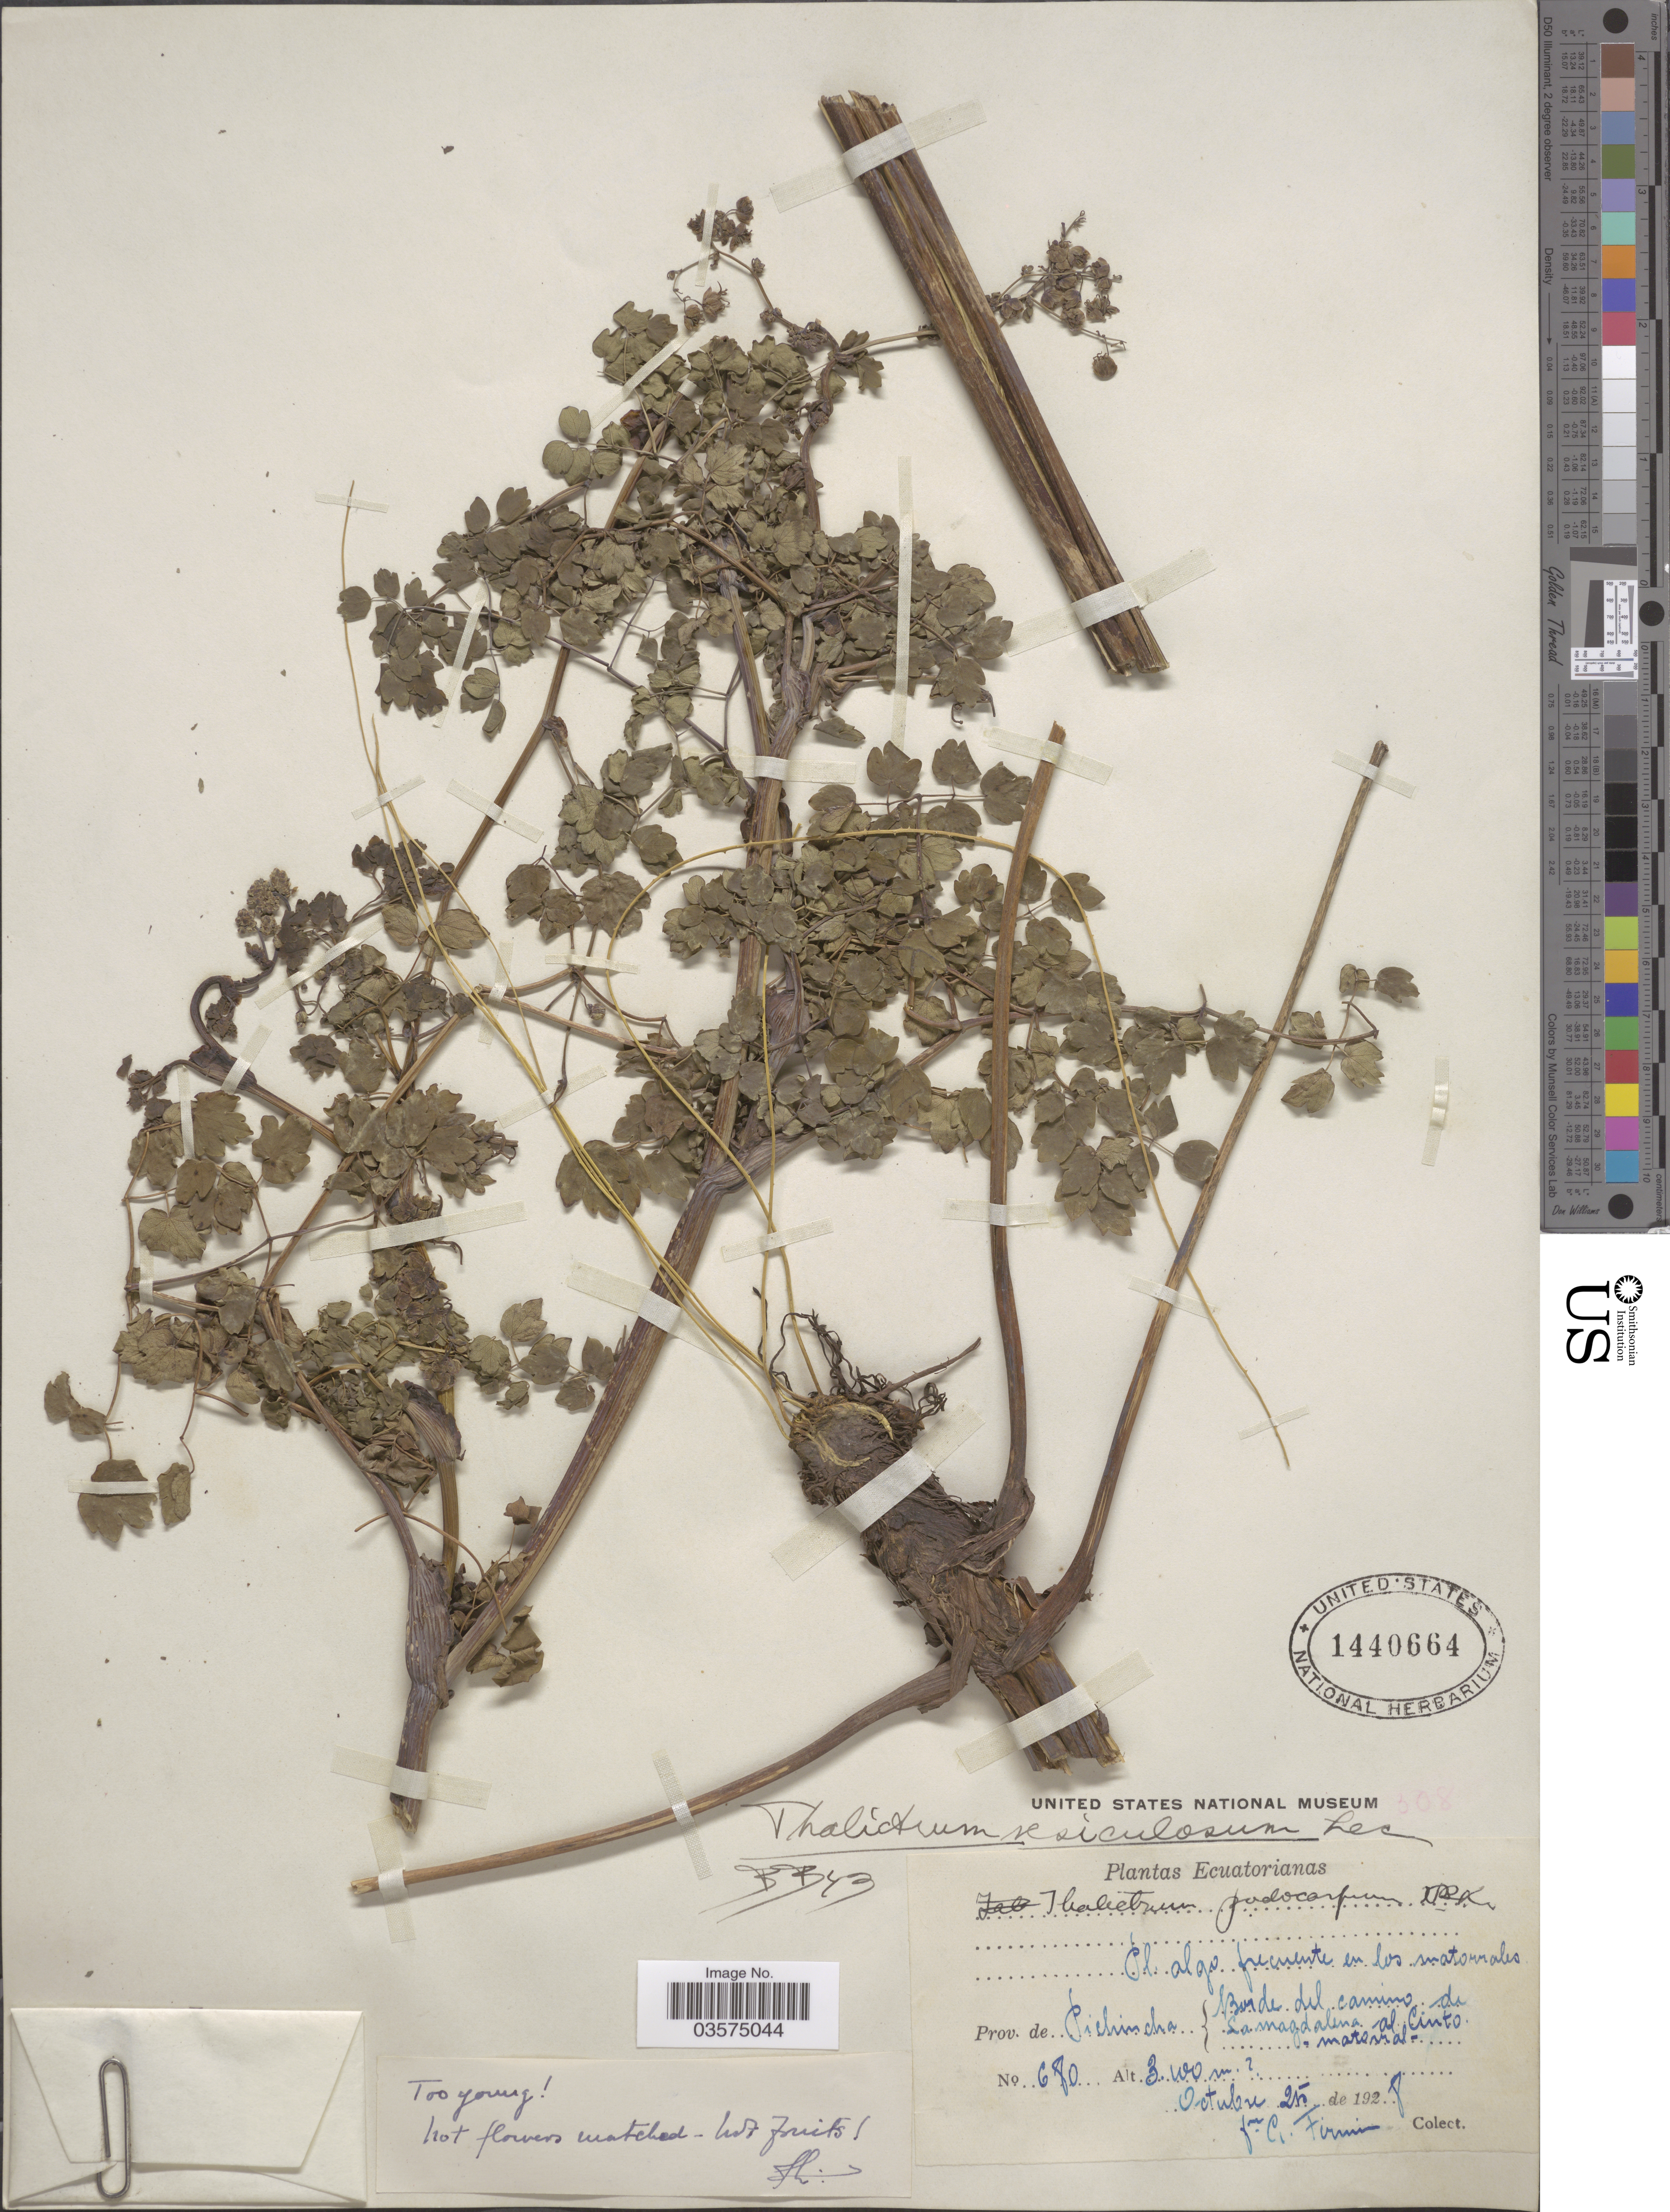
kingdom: Plantae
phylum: Tracheophyta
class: Magnoliopsida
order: Ranunculales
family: Ranunculaceae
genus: Thalictrum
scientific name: Thalictrum podocarpum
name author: Kunth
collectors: F. Firmin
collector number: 680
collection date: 1928-10-25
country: Ecuador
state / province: Pichincha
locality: Ecuatorianas. Borde del camino de La Magdalena al Cinto matorral.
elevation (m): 3100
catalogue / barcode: US 1440664